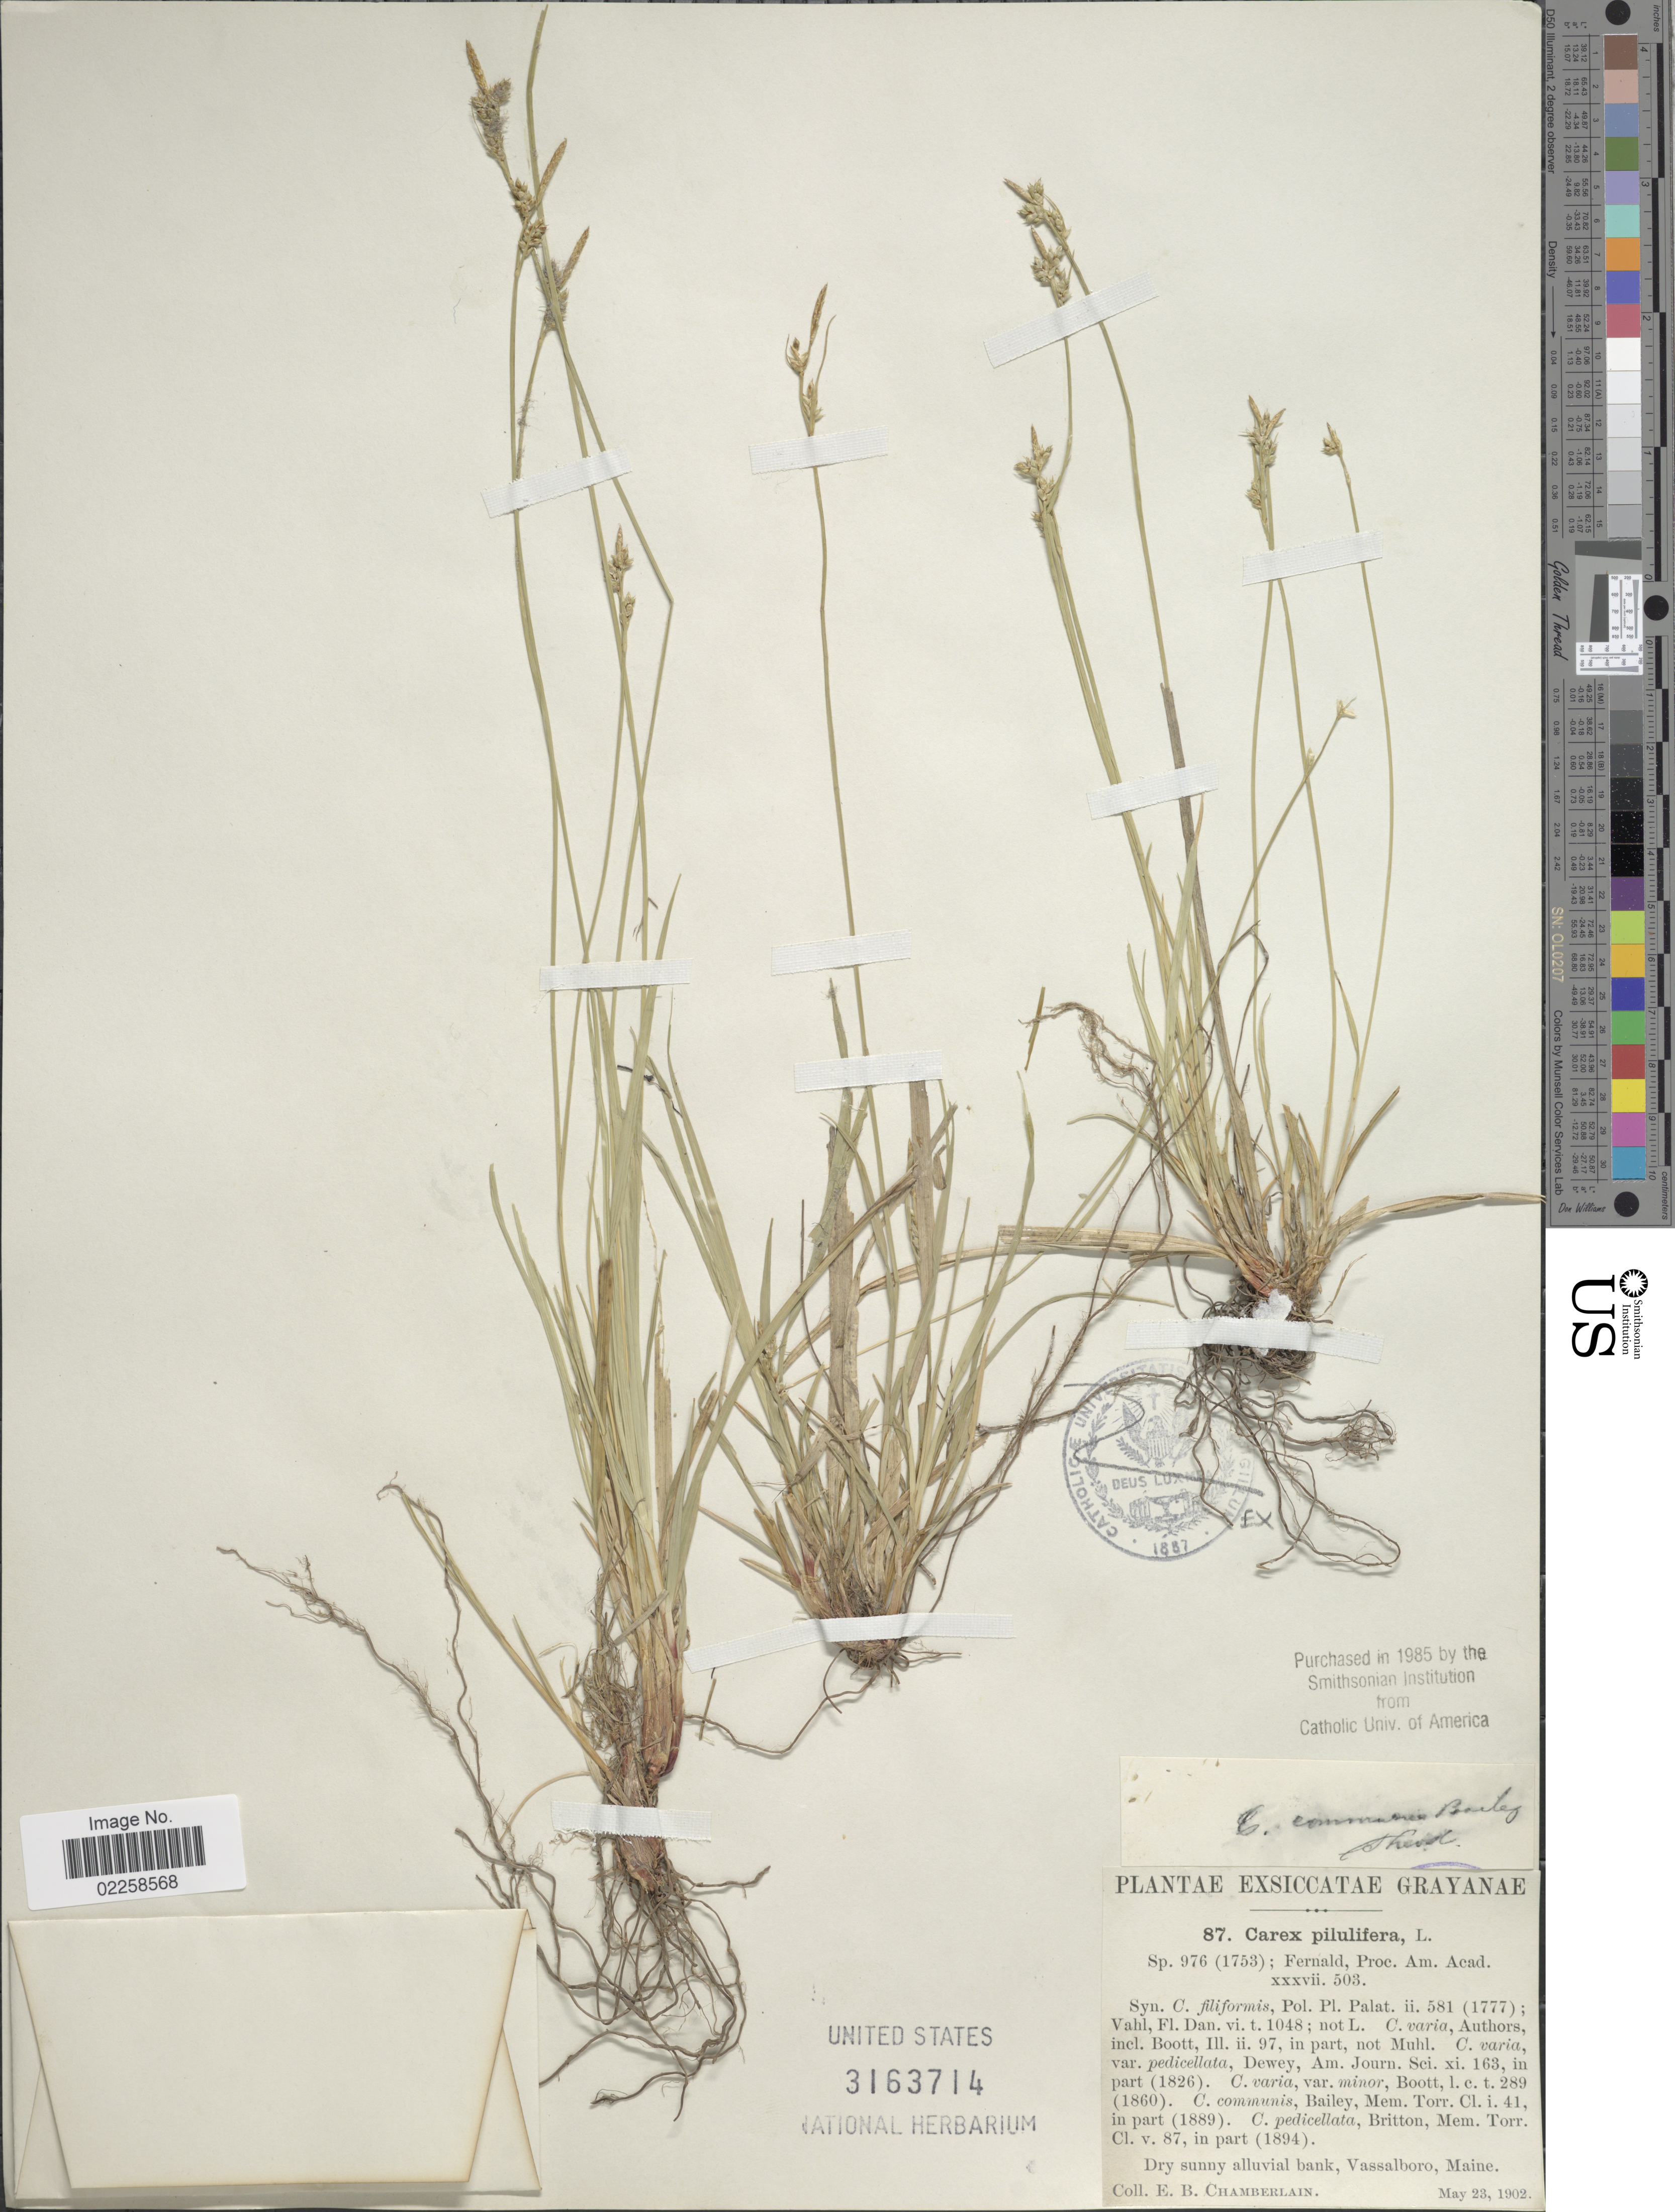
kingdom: Plantae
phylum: Tracheophyta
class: Liliopsida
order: Poales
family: Cyperaceae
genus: Carex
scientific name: Carex communis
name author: L.H. Bailey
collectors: E. Chamberlain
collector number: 87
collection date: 1902-05-23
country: United States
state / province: Maine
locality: Dry sunny alluvial bank, Vassalboro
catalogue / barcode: US 3163714